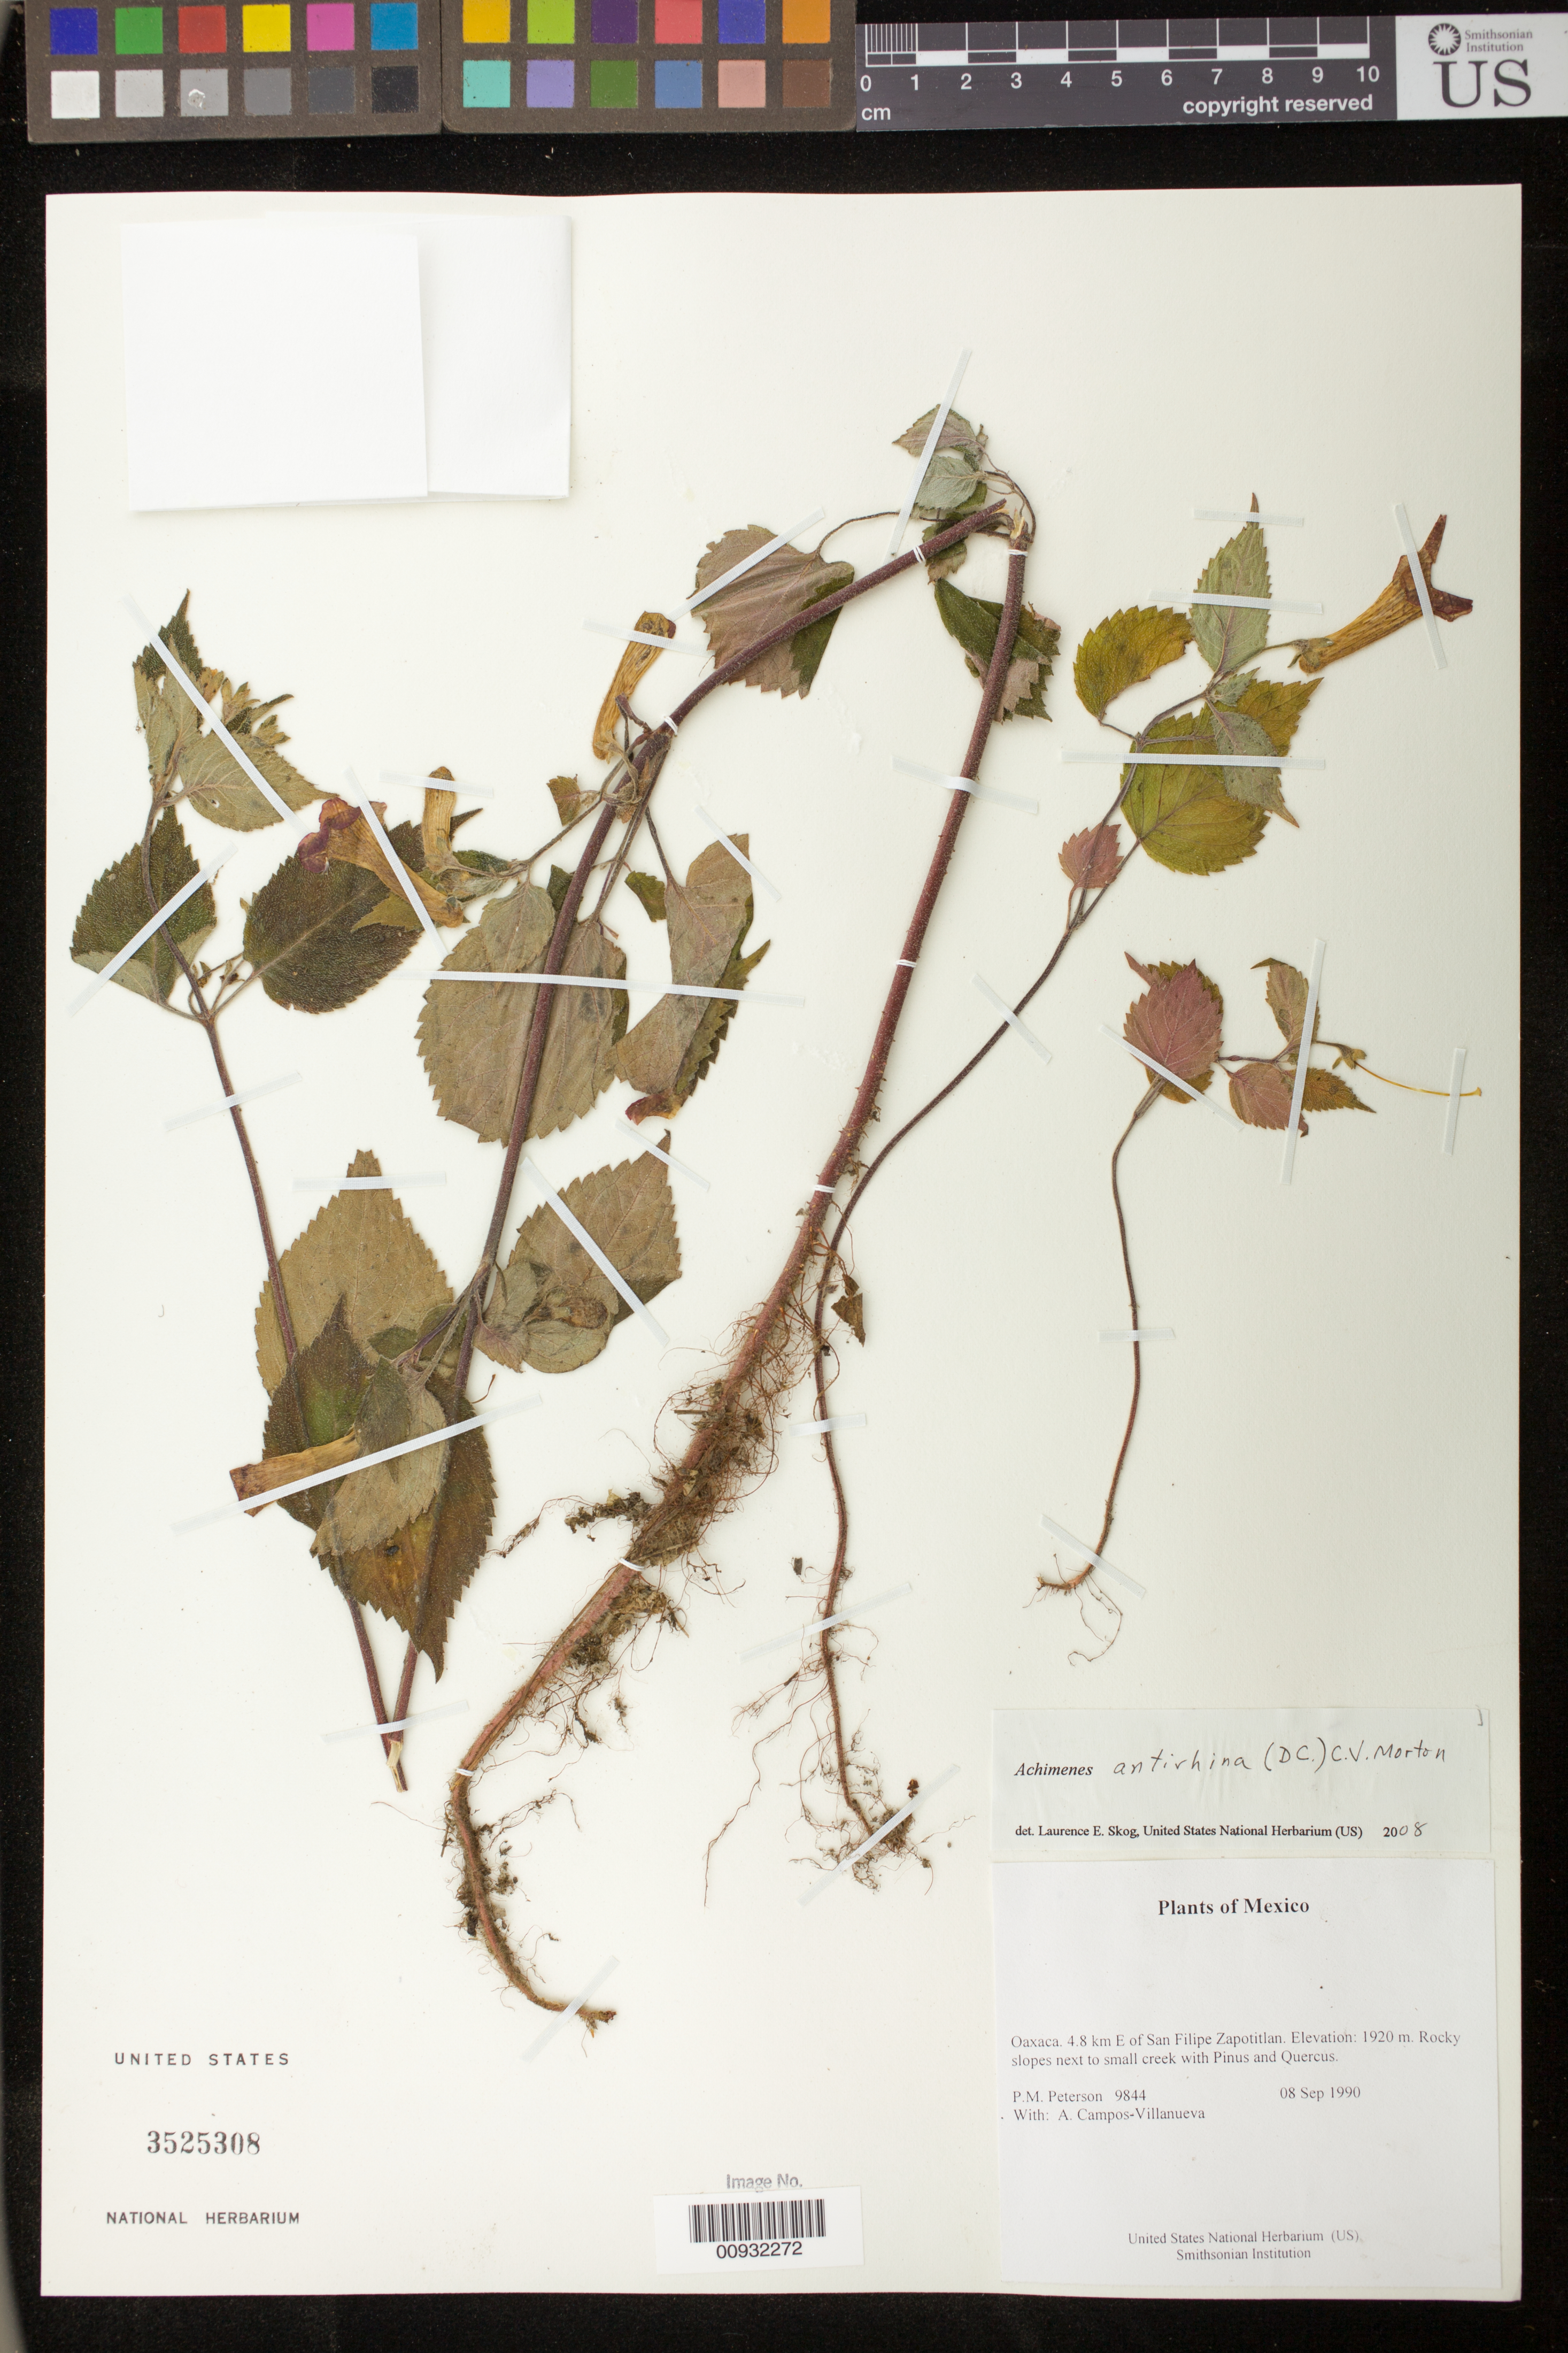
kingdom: Plantae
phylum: Tracheophyta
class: Magnoliopsida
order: Lamiales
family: Gesneriaceae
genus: Achimenes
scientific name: Achimenes antirrhina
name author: (DC.) C.V. Morton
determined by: Skog, Laurence E.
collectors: P. M. Peterson & A. Campos-Villanueva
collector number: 09844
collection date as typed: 08 Sep 1990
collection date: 1990-09-08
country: Mexico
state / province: Oaxaca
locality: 4.8 km E of San Filipe Zapotitlan.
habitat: Rocky slopes next to small creek with Pinus and Quercus.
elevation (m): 1920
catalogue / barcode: US 3525308